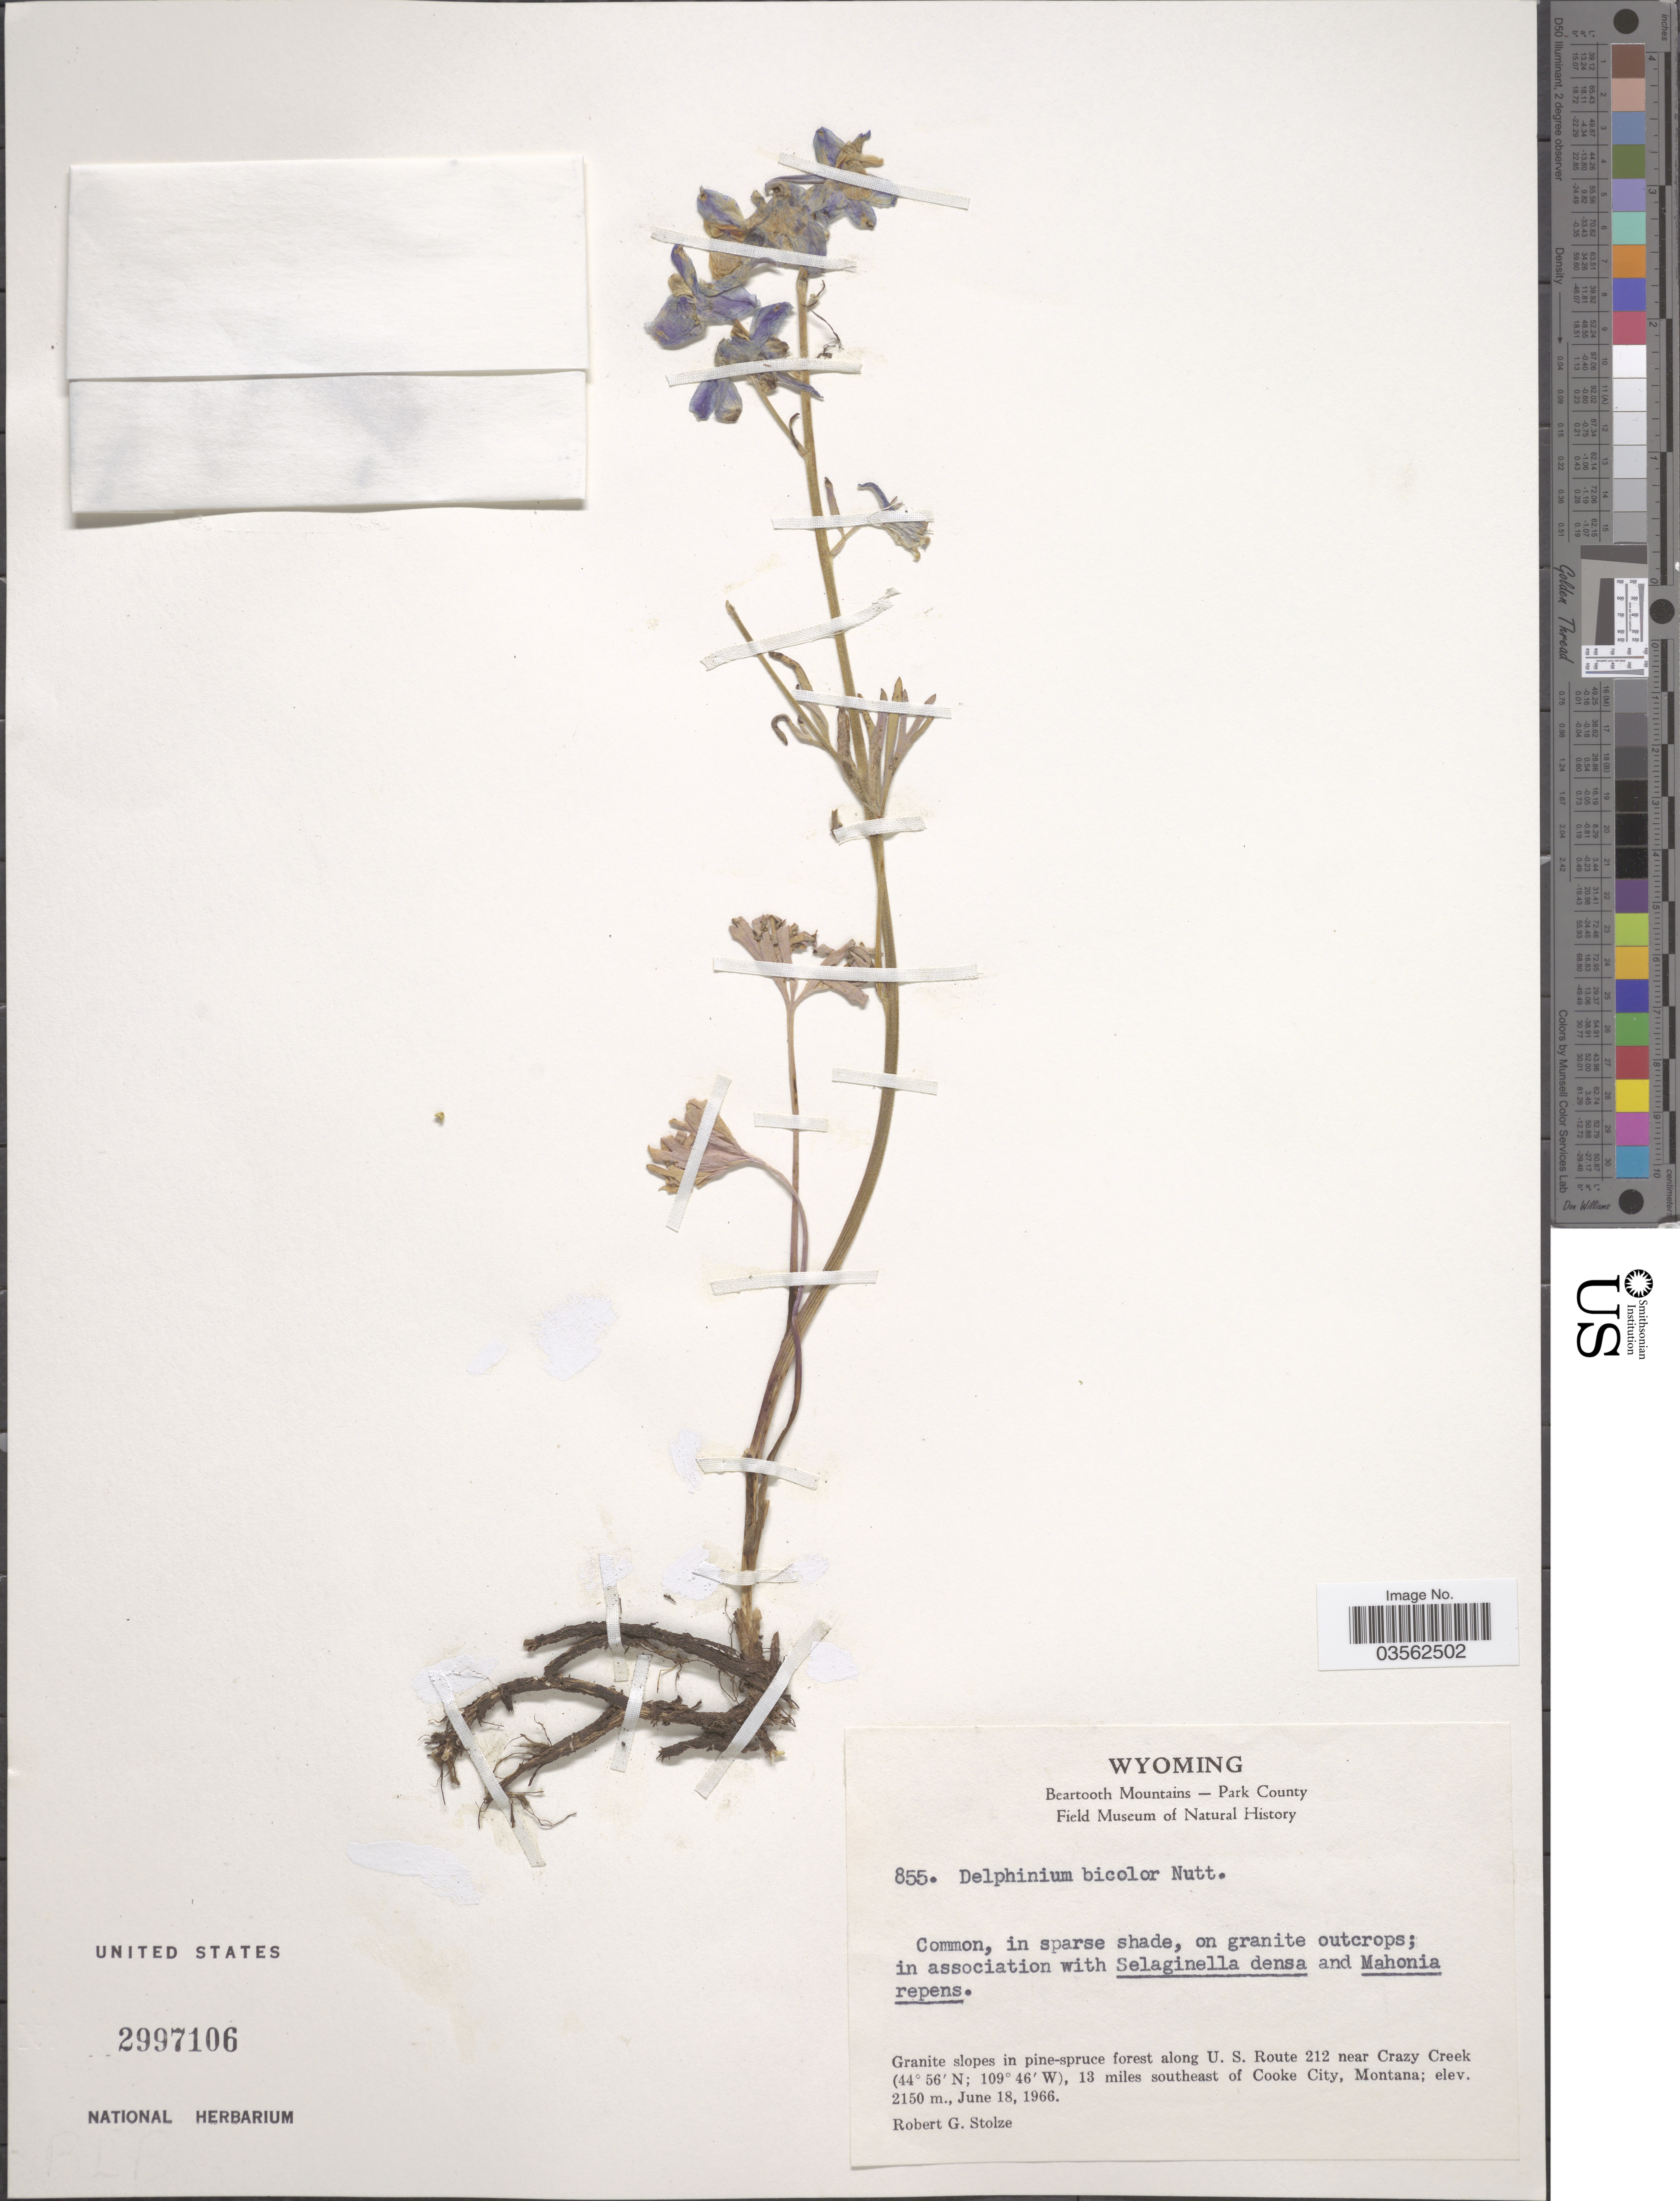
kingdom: Plantae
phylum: Tracheophyta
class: Magnoliopsida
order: Ranunculales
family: Ranunculaceae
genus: Delphinium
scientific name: Delphinium bicolor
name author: Nutt.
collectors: R. G. Stolze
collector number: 855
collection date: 1966-06-18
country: United States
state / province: Wyoming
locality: Beartooth Mountains-Park County. Granite slopes in pine-spruce forest along U. S. Route 212 near Crazy Creek, 13 miles southeast of Cooke City, Montana.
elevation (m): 2150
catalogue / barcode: US 2997106